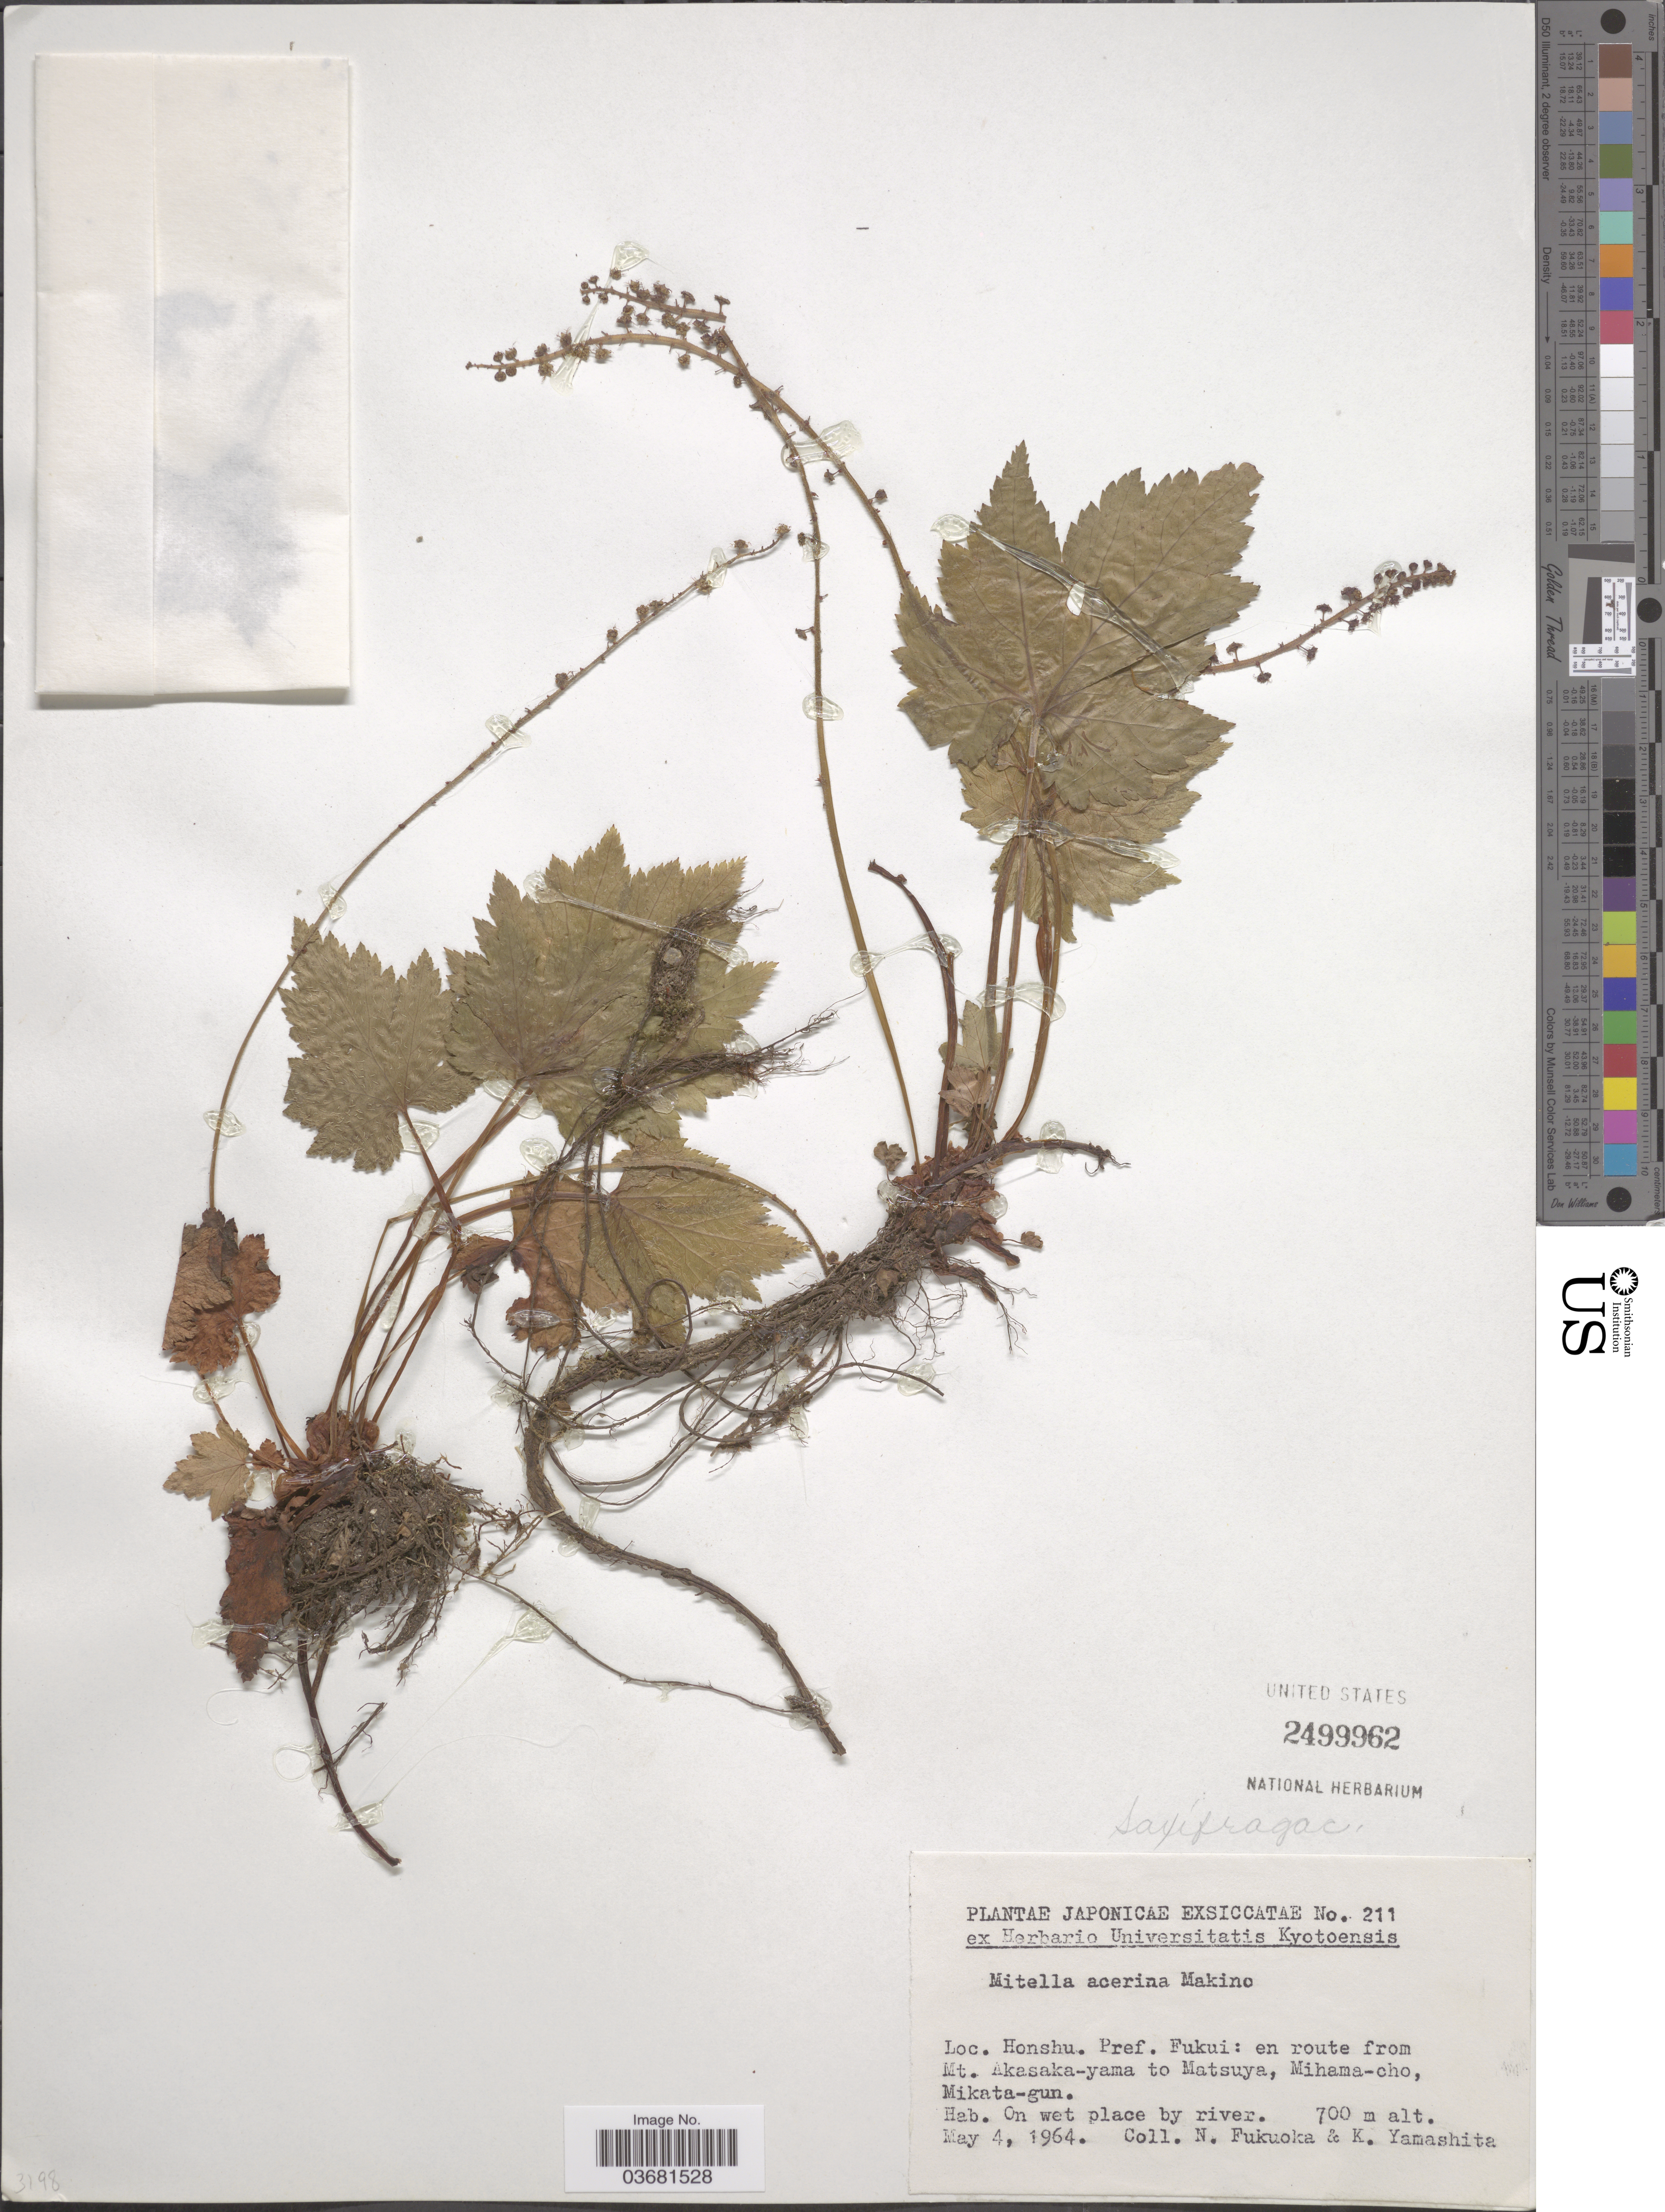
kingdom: Plantae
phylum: Tracheophyta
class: Magnoliopsida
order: Saxifragales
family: Saxifragaceae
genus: Mitella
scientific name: Mitella acerina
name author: Makino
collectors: N. Fukuoka & K. Yamashita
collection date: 1964-05-04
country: Japan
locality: Honshu. Pref. Fukui: en route from Mt. Akasaka-yama to Matsuya, Mihama-cho, Mikata-gun.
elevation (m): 700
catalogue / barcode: US 2499962